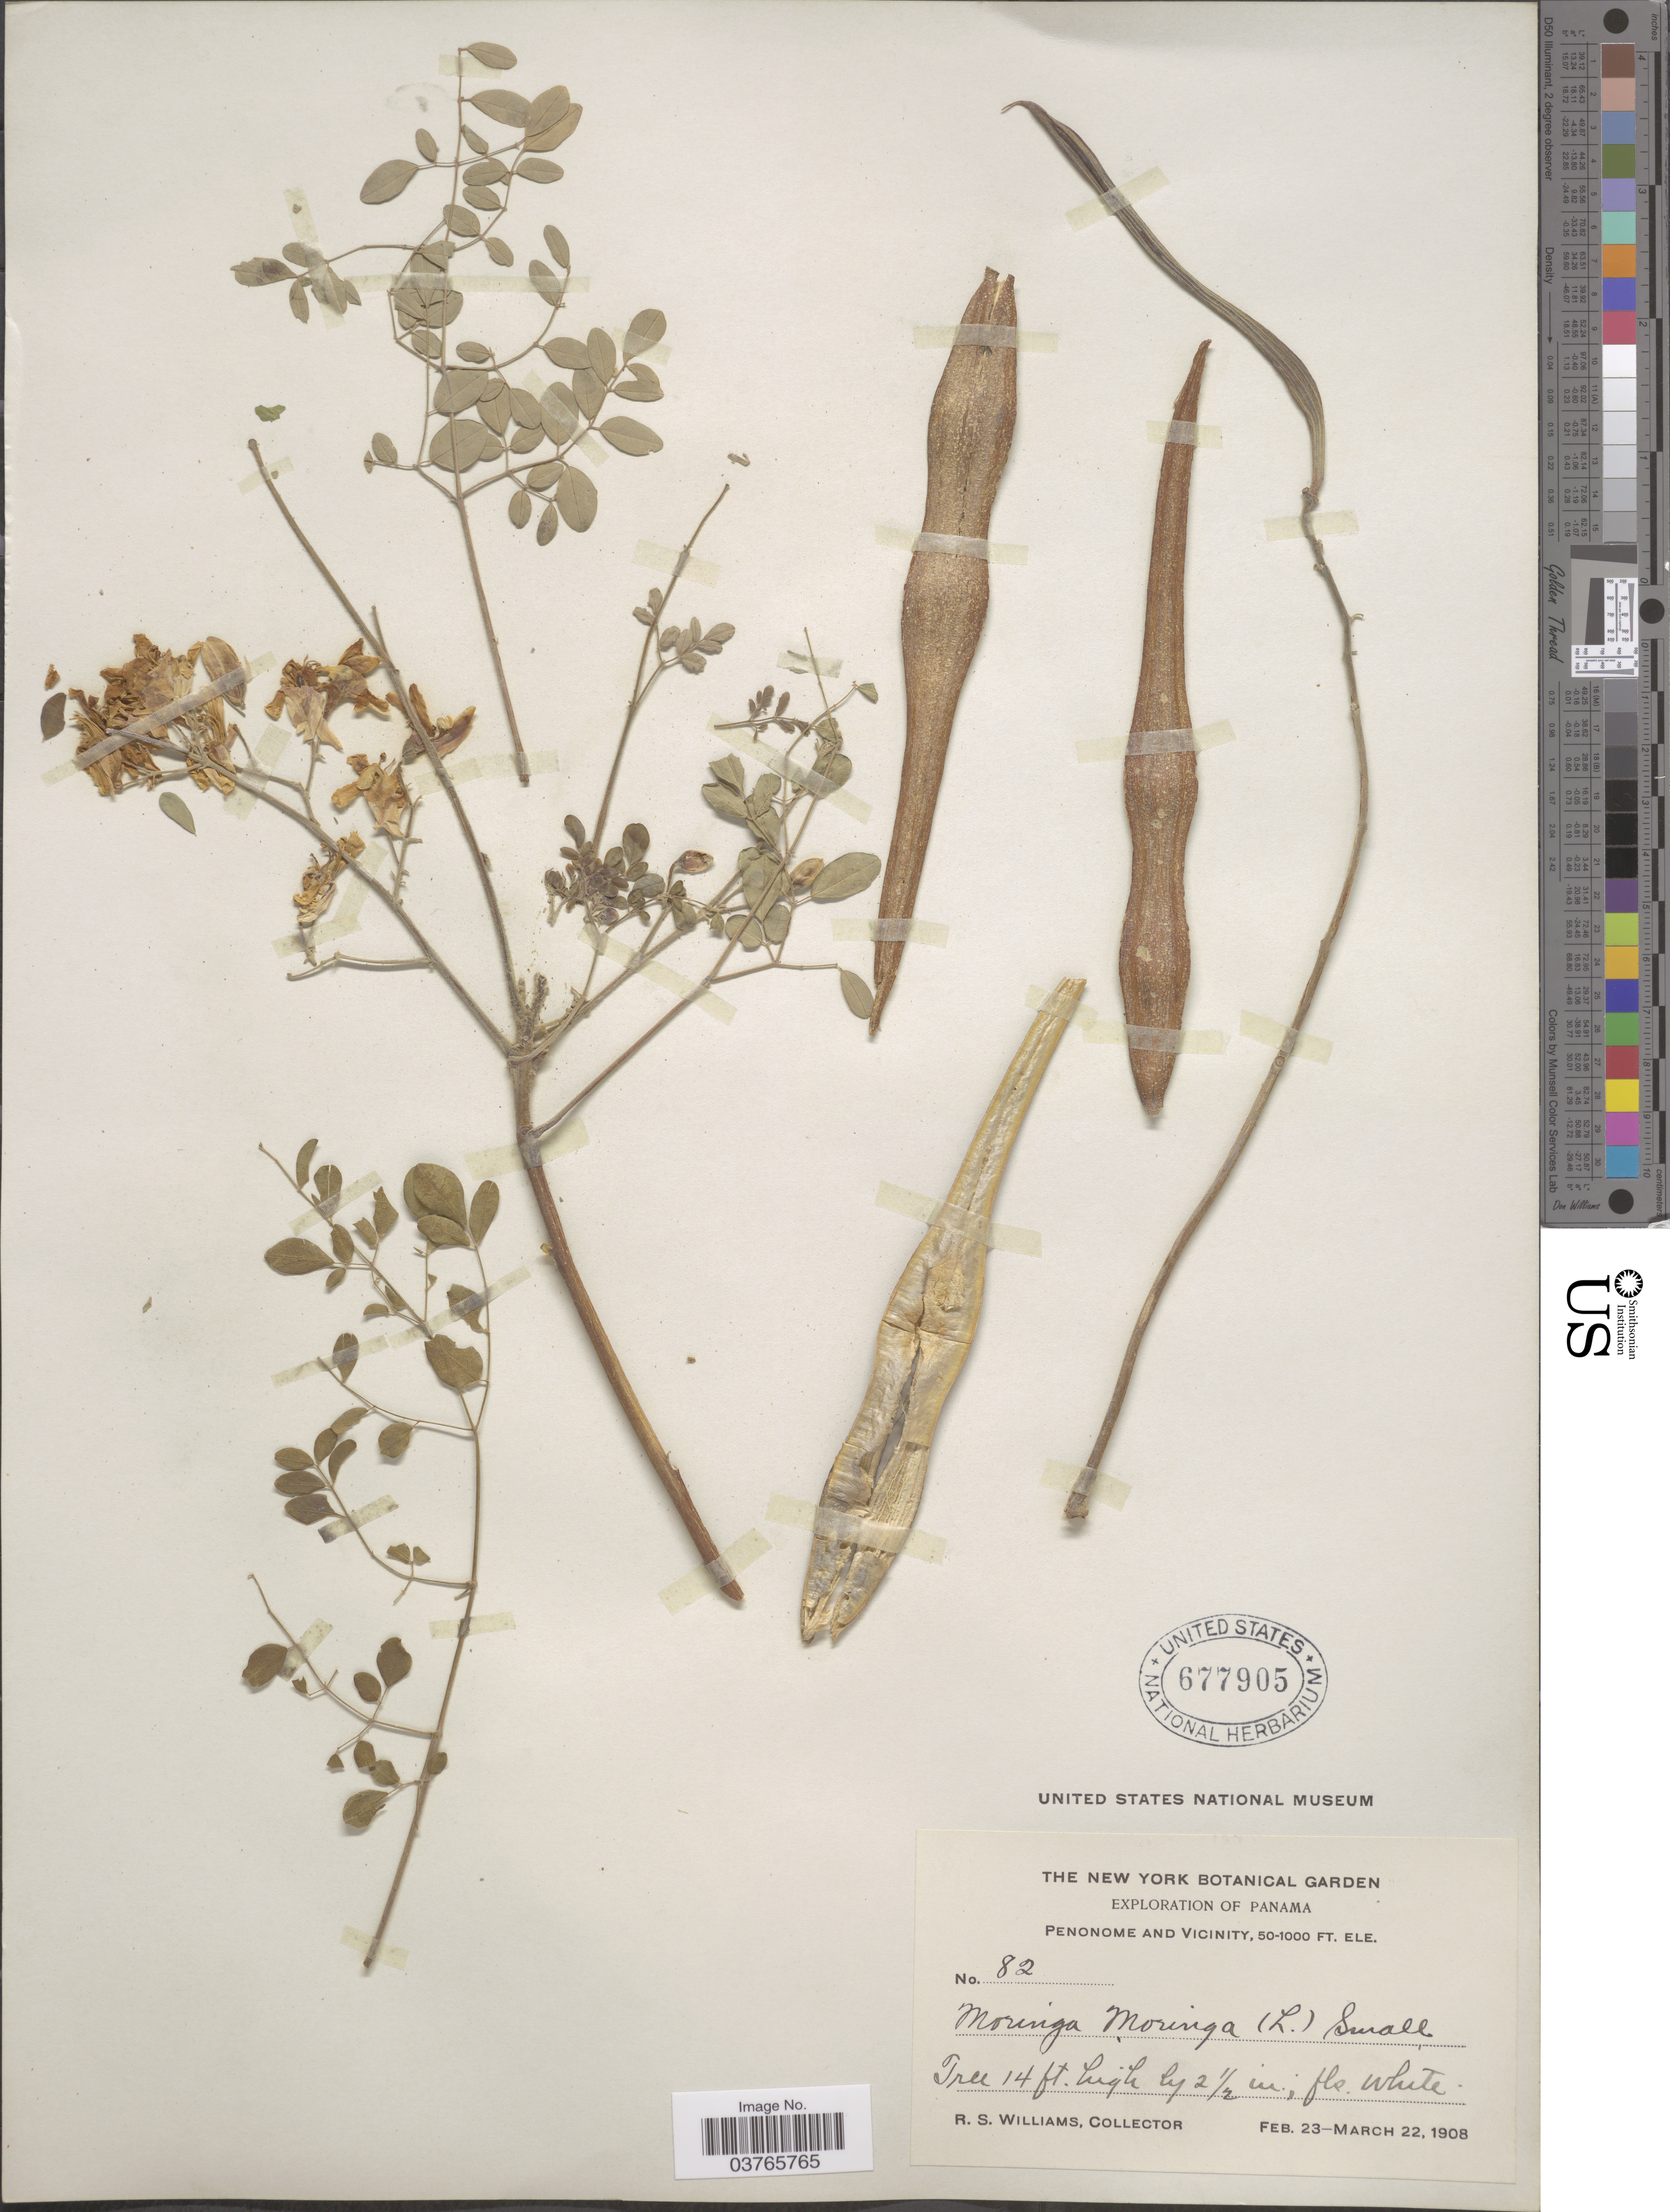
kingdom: Plantae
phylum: Tracheophyta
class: Magnoliopsida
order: Brassicales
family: Moringaceae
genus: Moringa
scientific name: Moringa oleifera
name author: Lam.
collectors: R. S. Williams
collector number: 82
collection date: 1908-02-23/1908-03-22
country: Panama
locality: Penonome and Vicinity.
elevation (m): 152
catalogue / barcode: US 677905